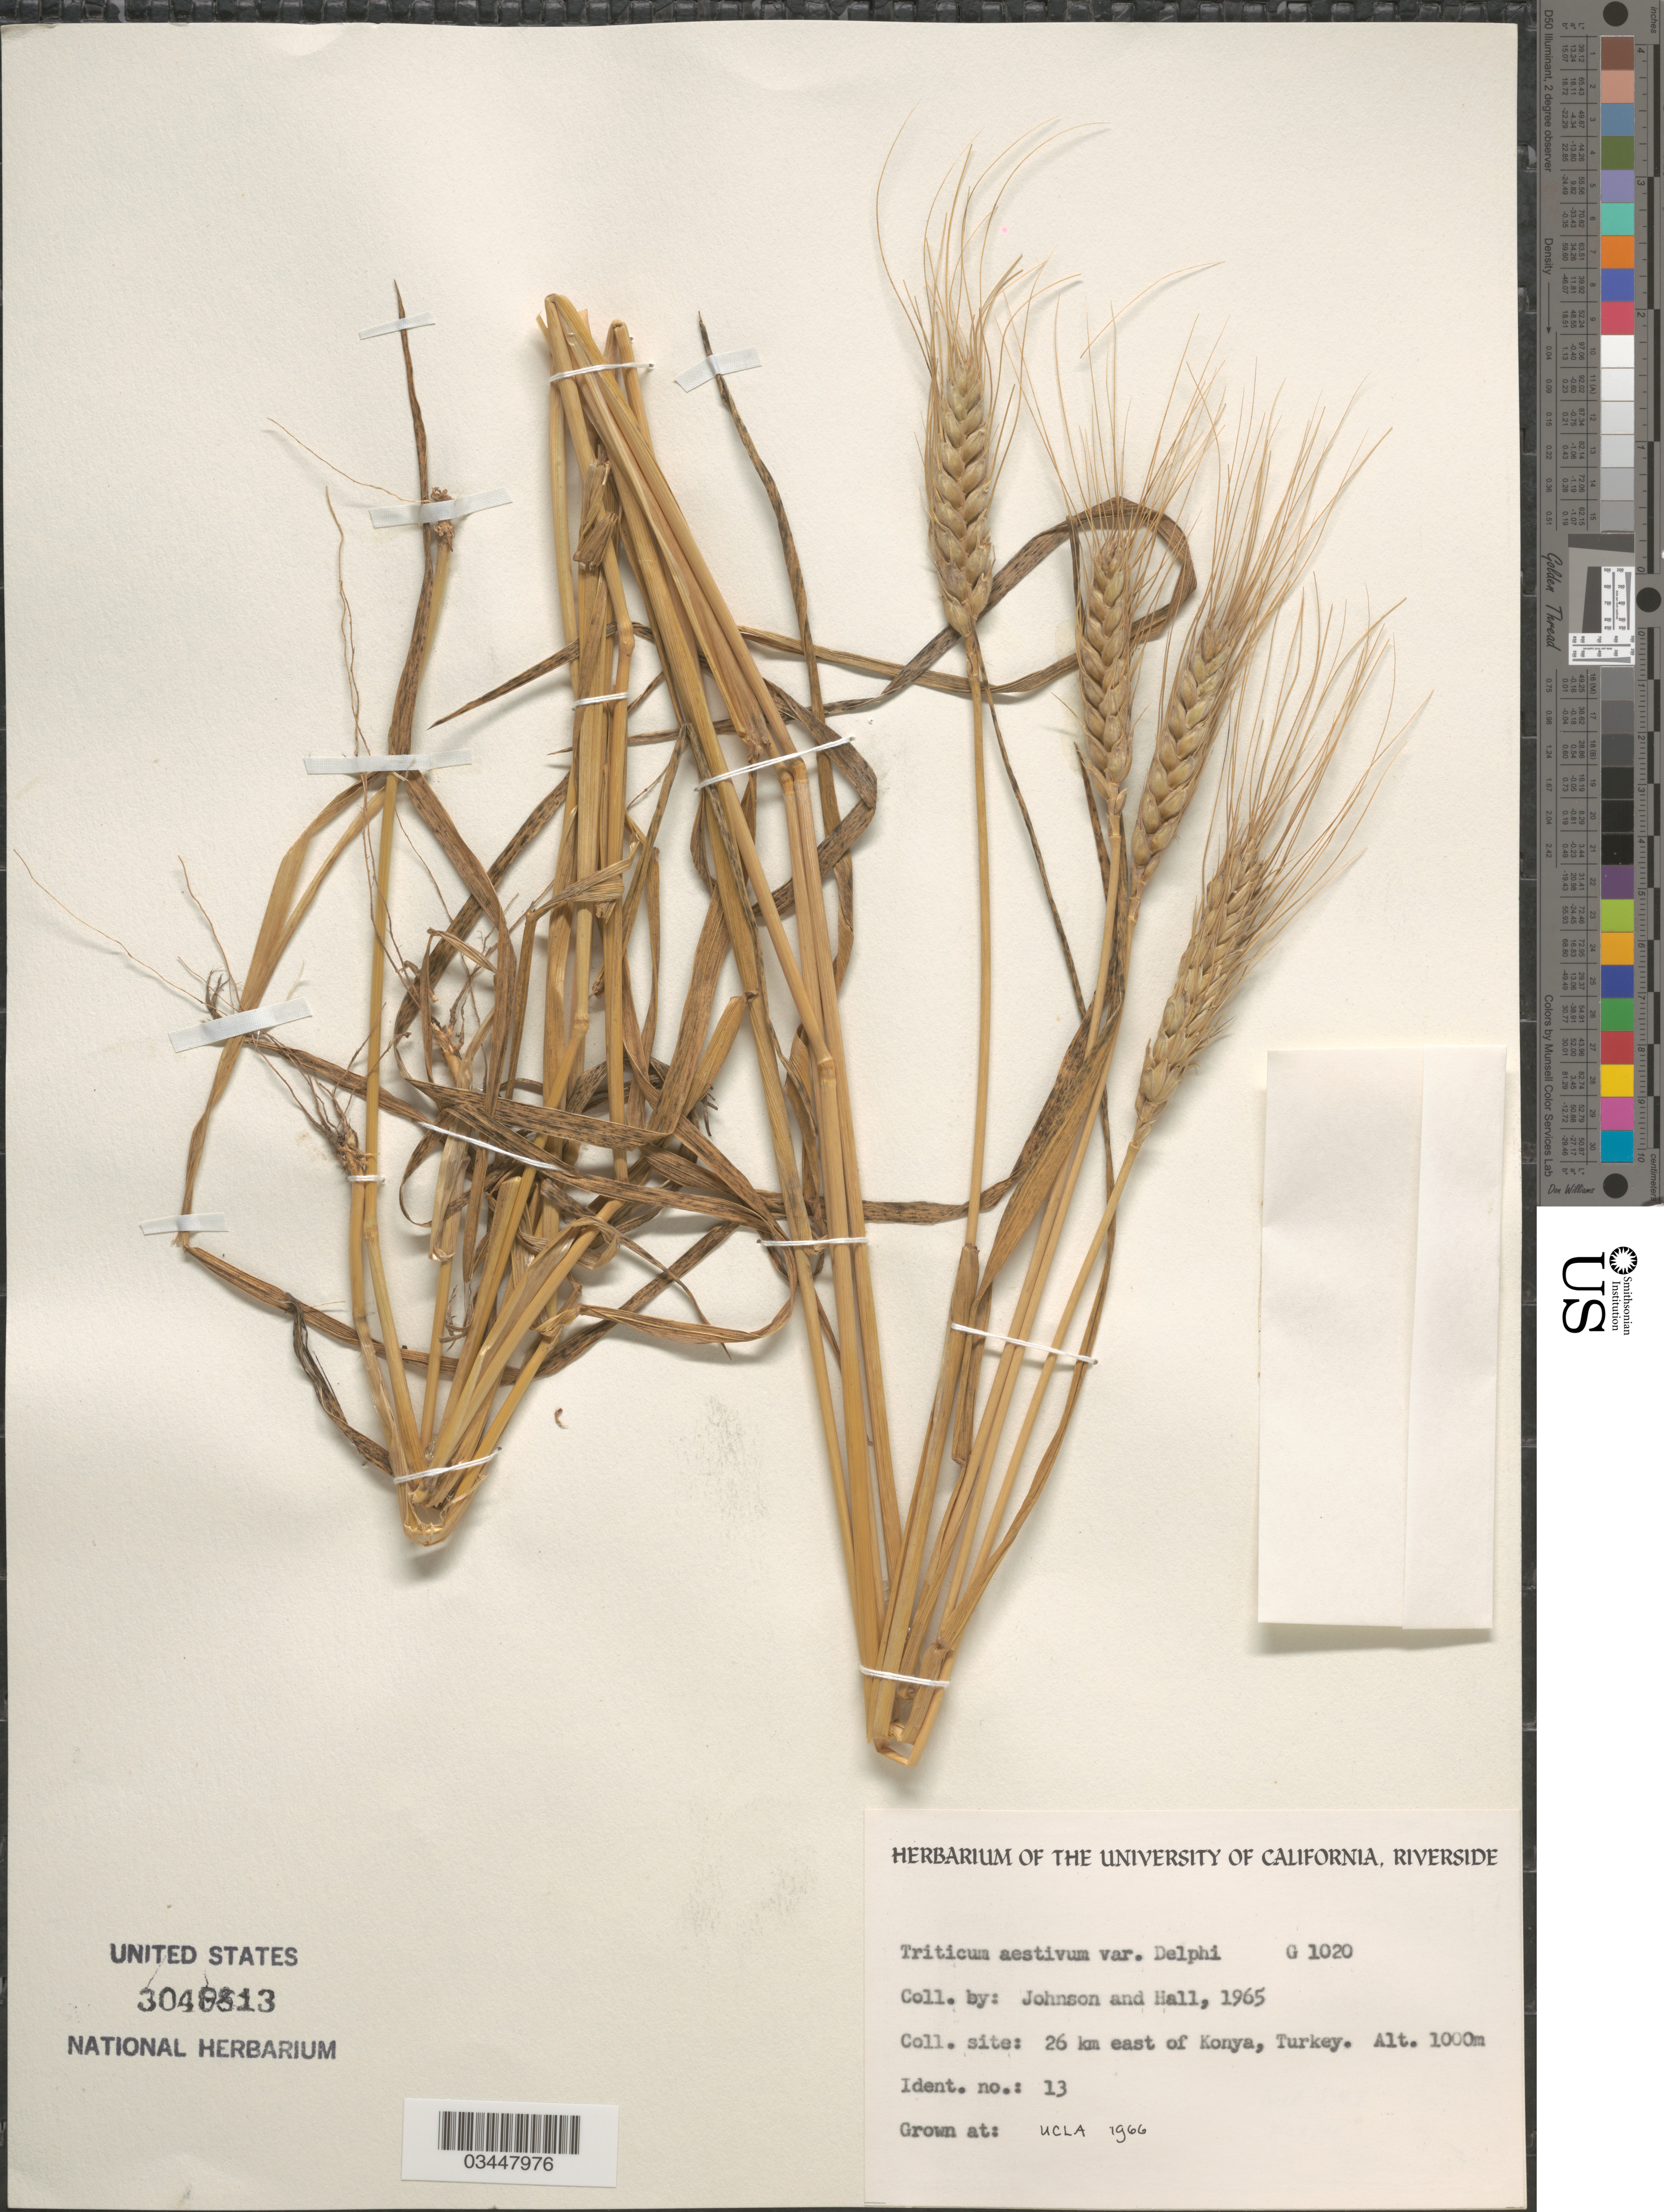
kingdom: Plantae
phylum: Tracheophyta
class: Liliopsida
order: Poales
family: Poaceae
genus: Triticum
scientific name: Triticum aestivum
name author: L.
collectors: ex herb. Univ. of California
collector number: G1020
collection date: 1966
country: United States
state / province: California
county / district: Los Angeles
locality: UCLA.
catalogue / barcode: US 3048813